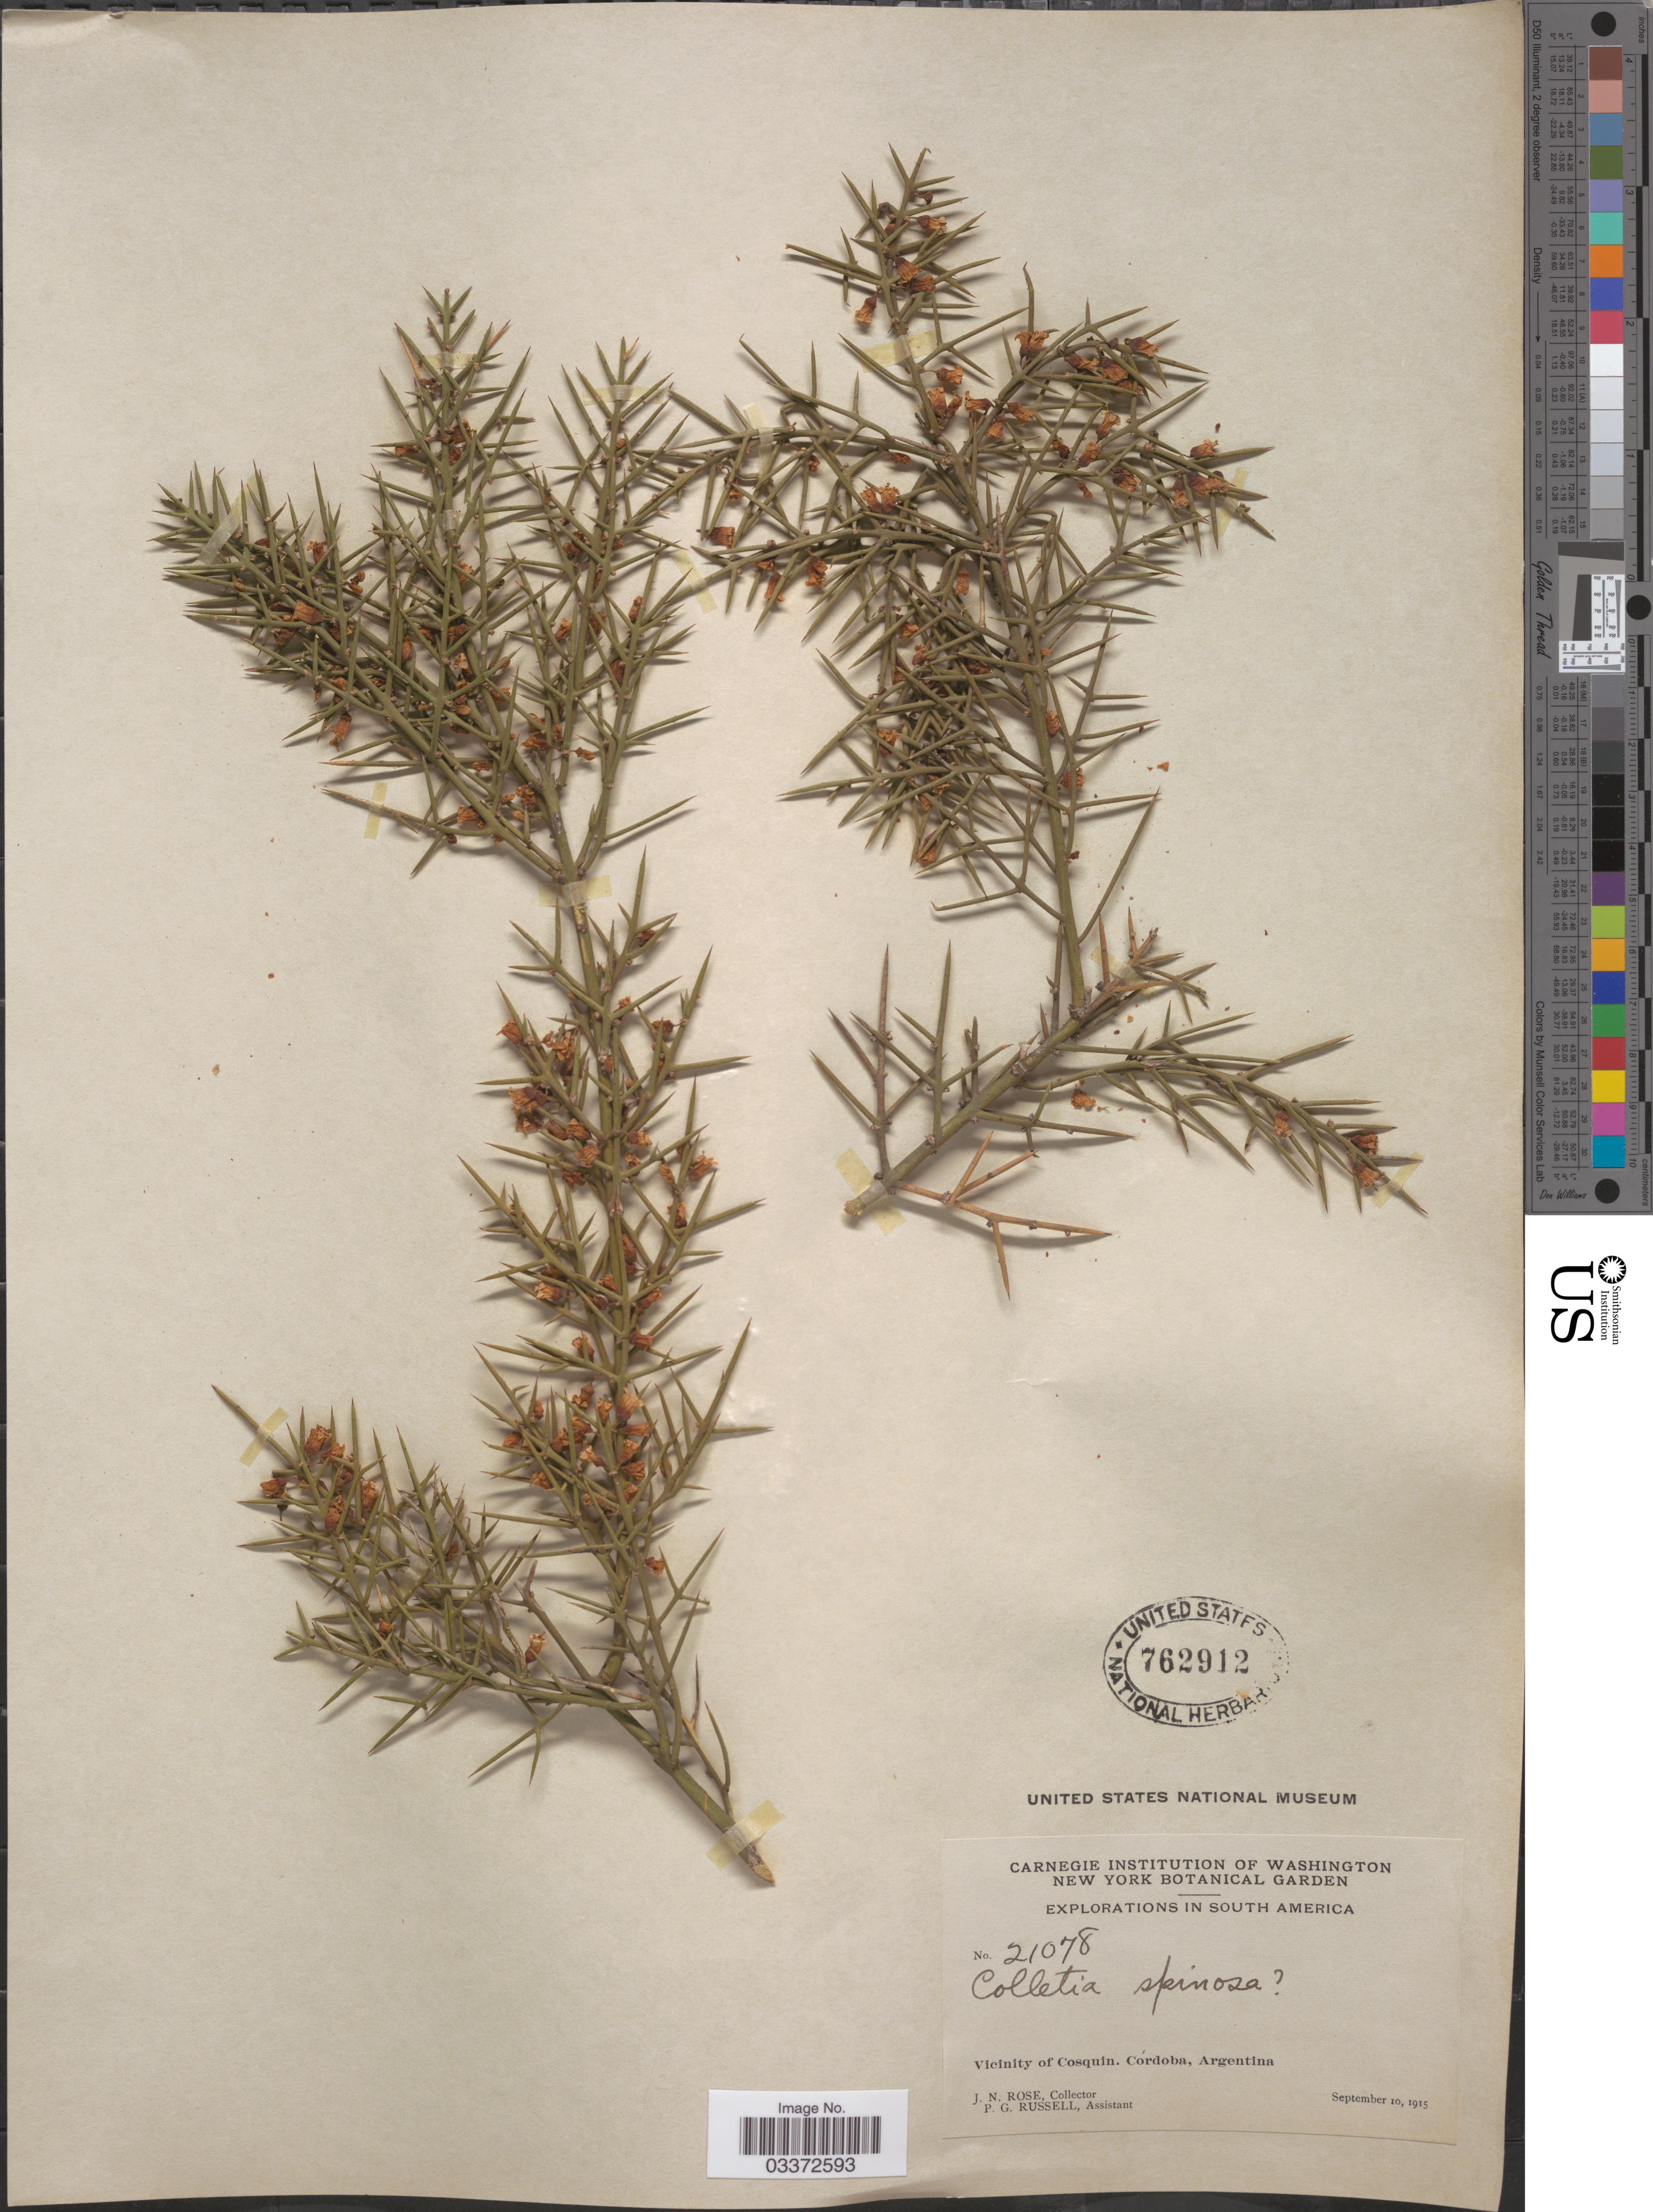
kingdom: Plantae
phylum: Tracheophyta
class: Magnoliopsida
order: Rosales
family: Rhamnaceae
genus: Colletia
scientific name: Colletia spinosa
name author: Lam.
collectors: J. N. Rose & P. G. Russell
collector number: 21078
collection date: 1915-09-10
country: Argentina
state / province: Cordoba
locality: Vicinity of Cosquin, Córdoba.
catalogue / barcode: US 762912